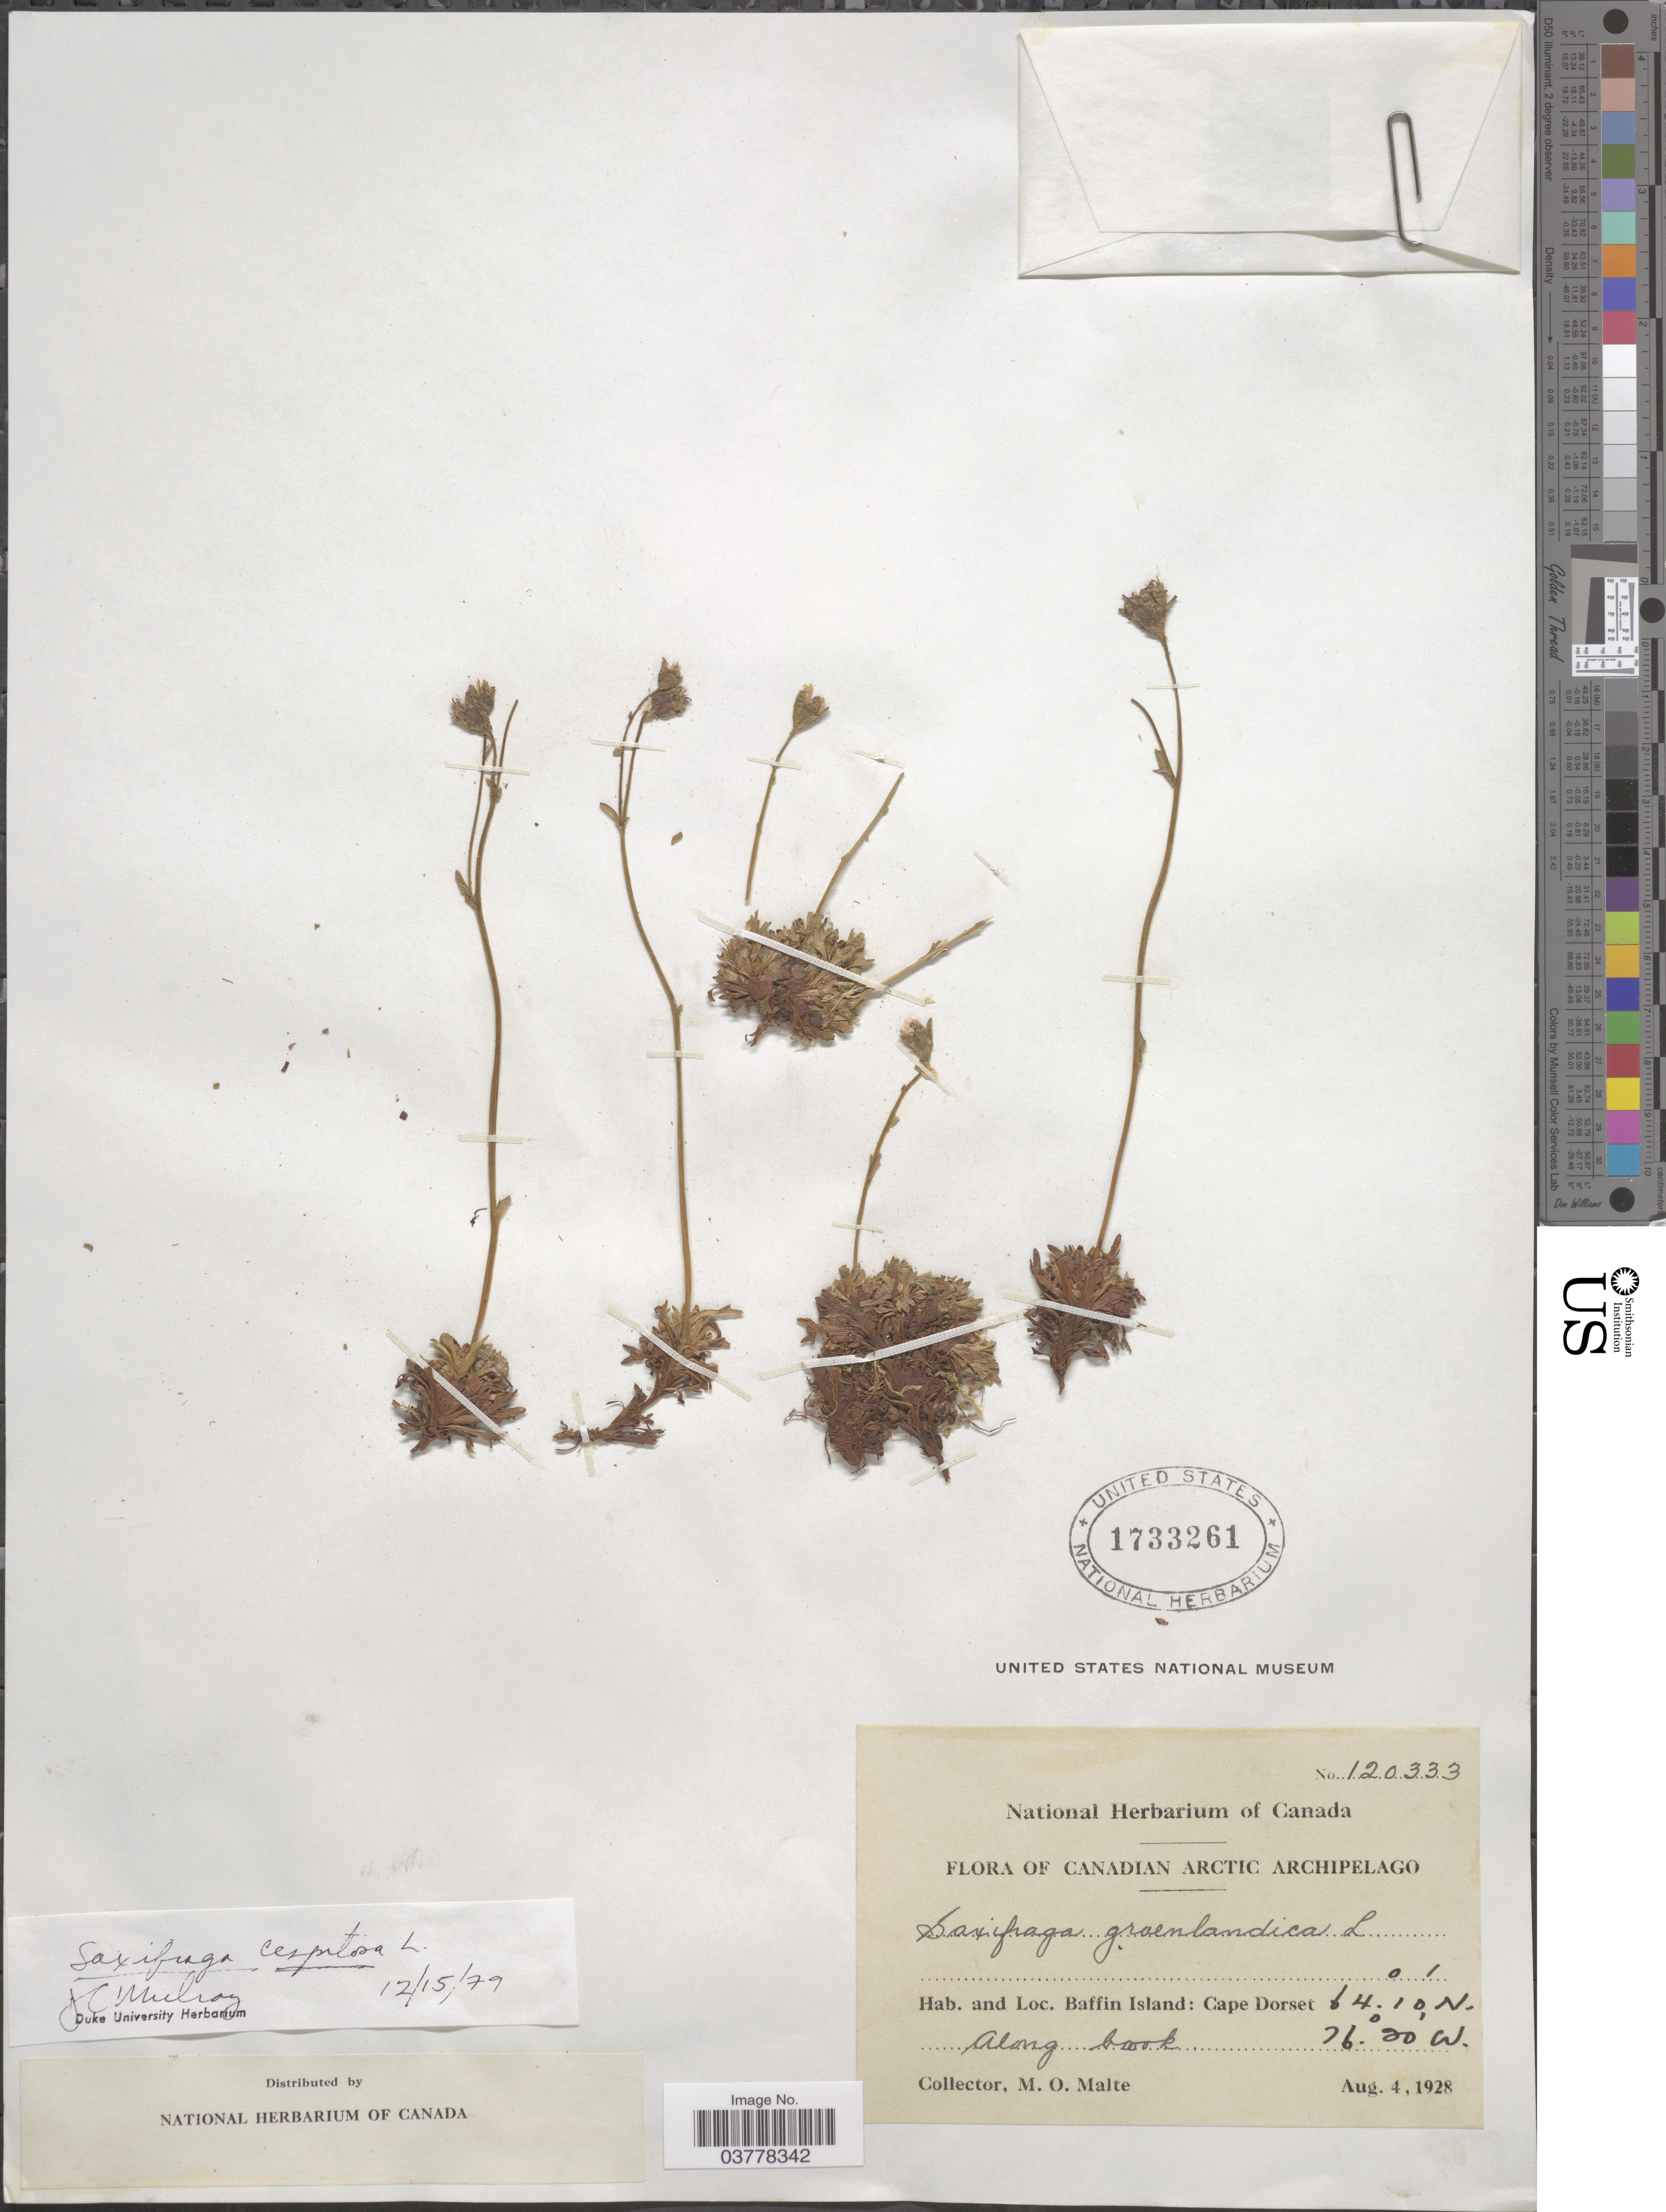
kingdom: Plantae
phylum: Tracheophyta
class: Magnoliopsida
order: Saxifragales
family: Saxifragaceae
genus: Saxifraga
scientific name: Saxifraga caespitosa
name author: L.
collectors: M. O. Malte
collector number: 120333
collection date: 1928-08-04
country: Canada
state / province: Nunavut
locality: Canadian Arctic Archipelago. Baffin Island: Cape Dorset.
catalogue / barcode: US 1733261